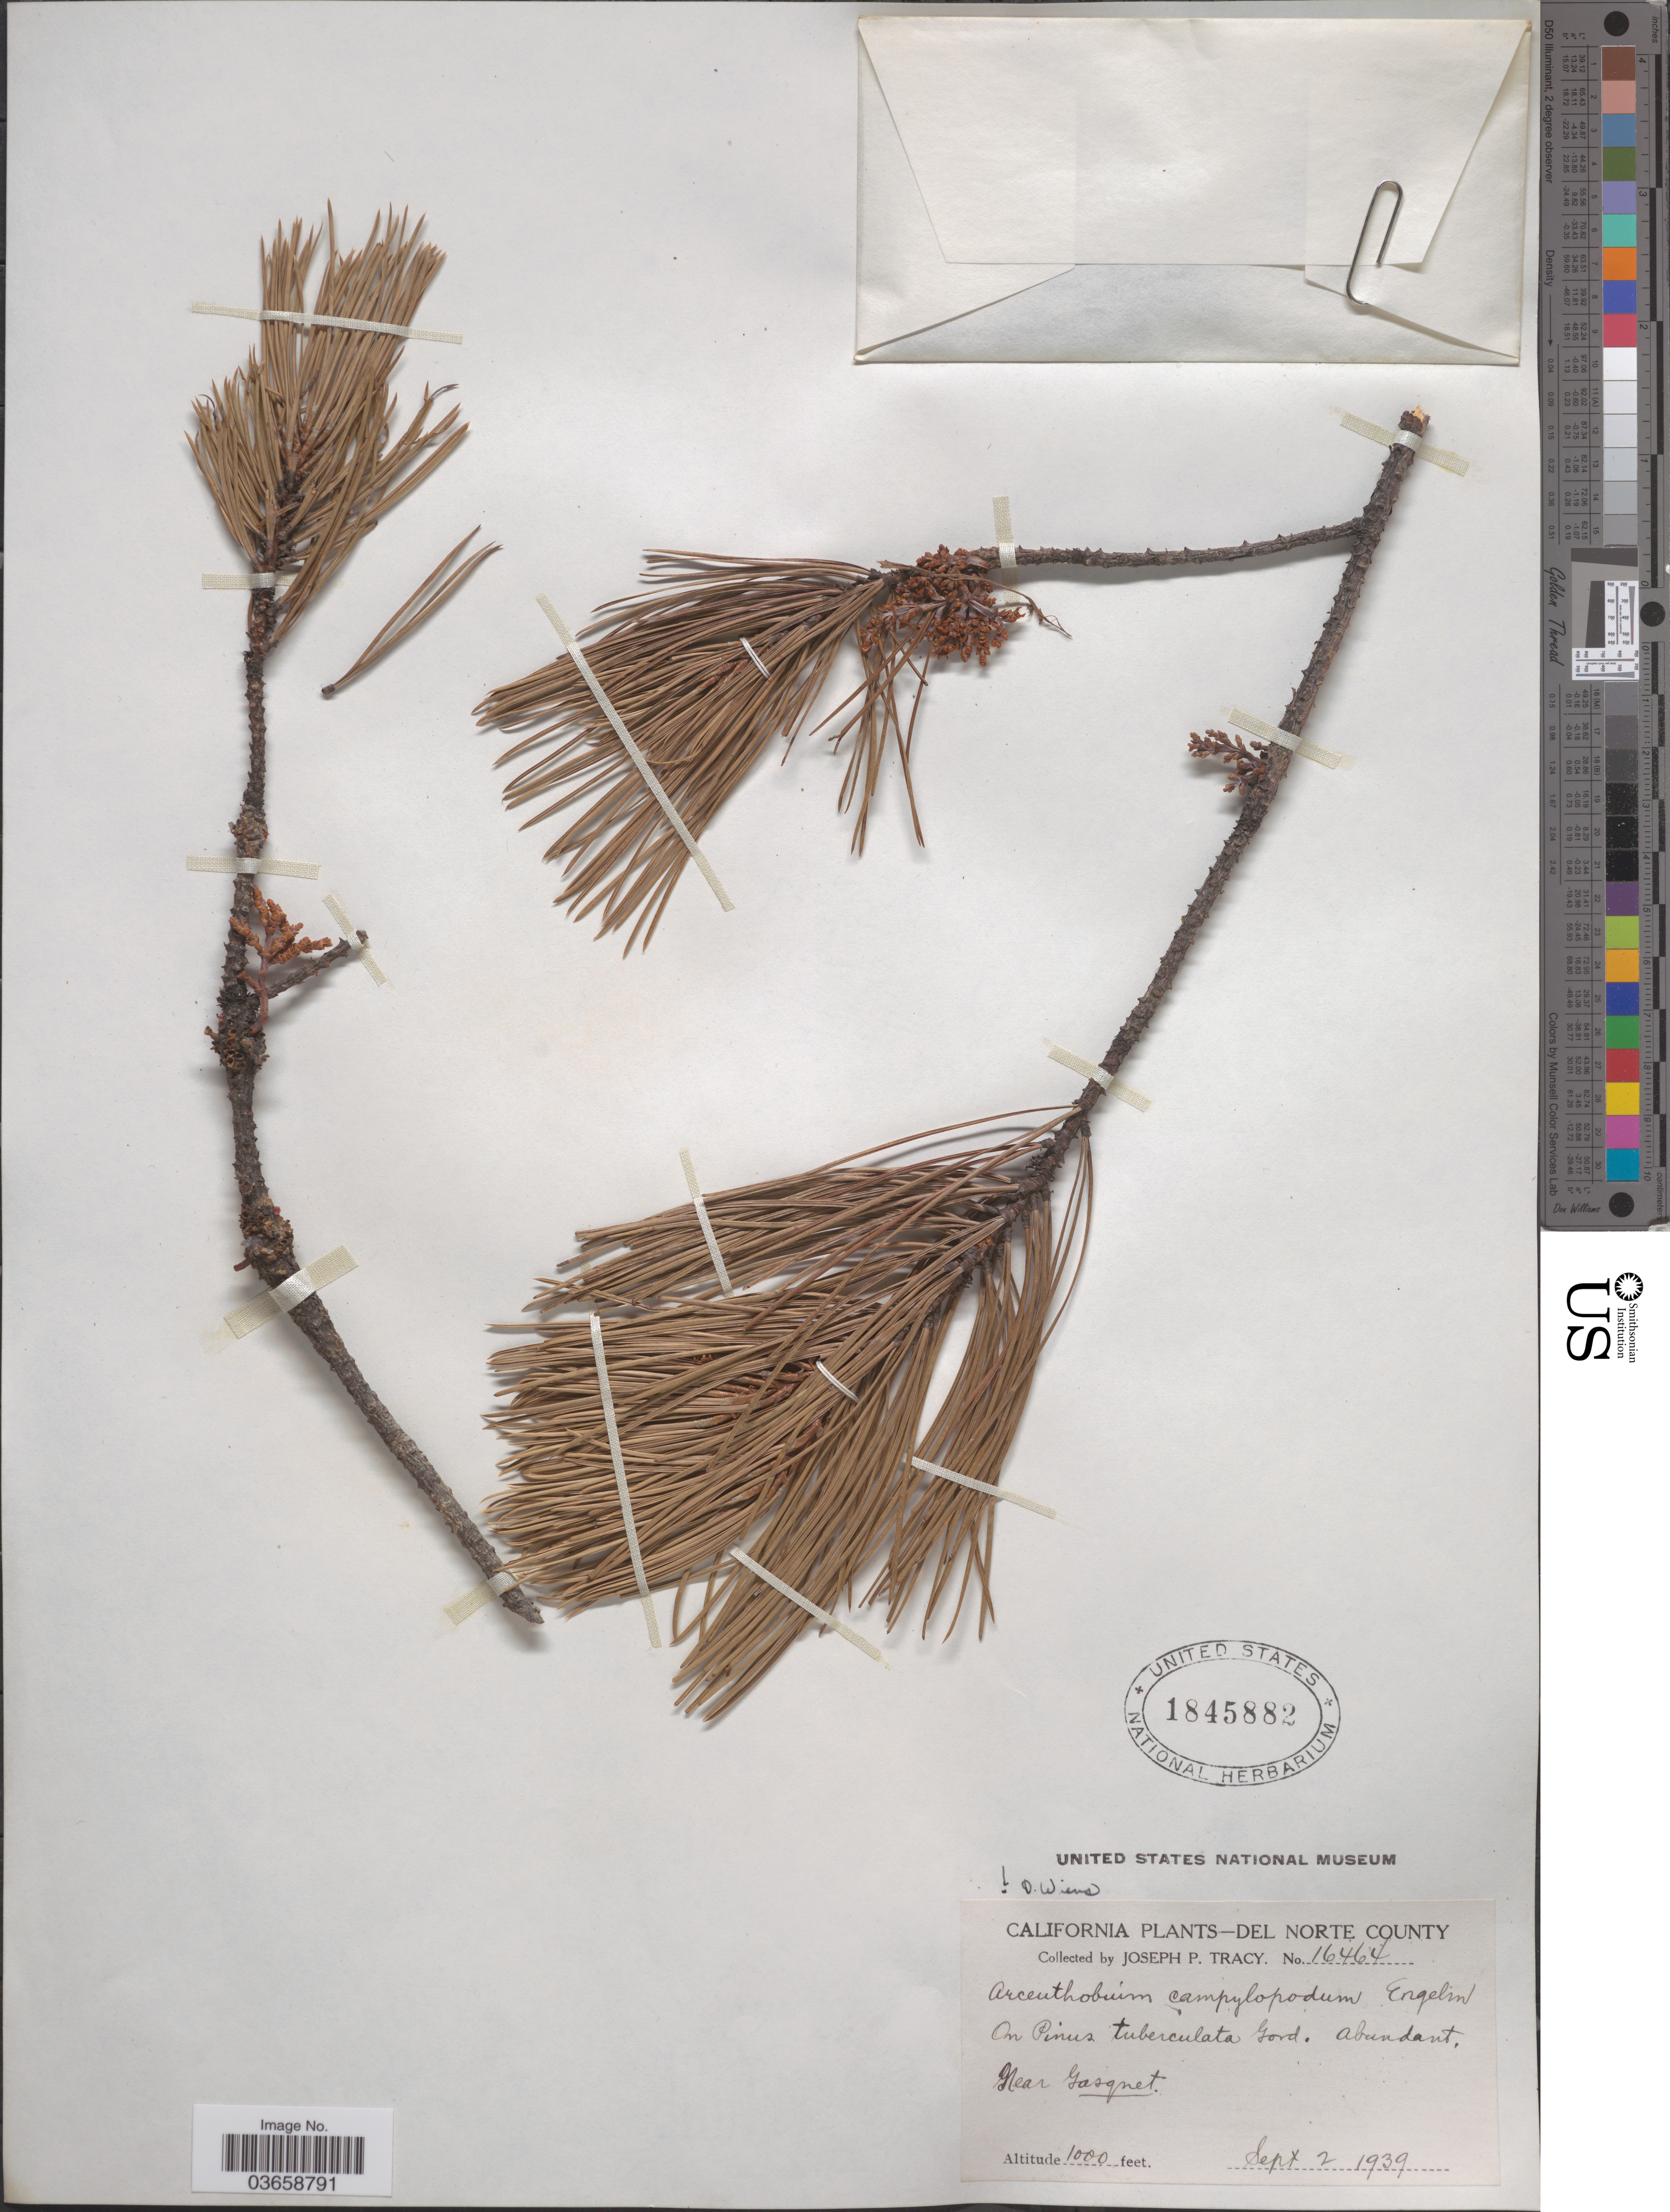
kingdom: Plantae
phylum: Tracheophyta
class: Magnoliopsida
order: Santalales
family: Viscaceae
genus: Arceuthobium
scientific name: Arceuthobium campylopodum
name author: Engelm.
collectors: J. Tracy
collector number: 16464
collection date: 1939-09-02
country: United States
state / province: California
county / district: Del Norte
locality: Del Norte County. Near Gasquet.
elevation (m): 305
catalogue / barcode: US 1845882